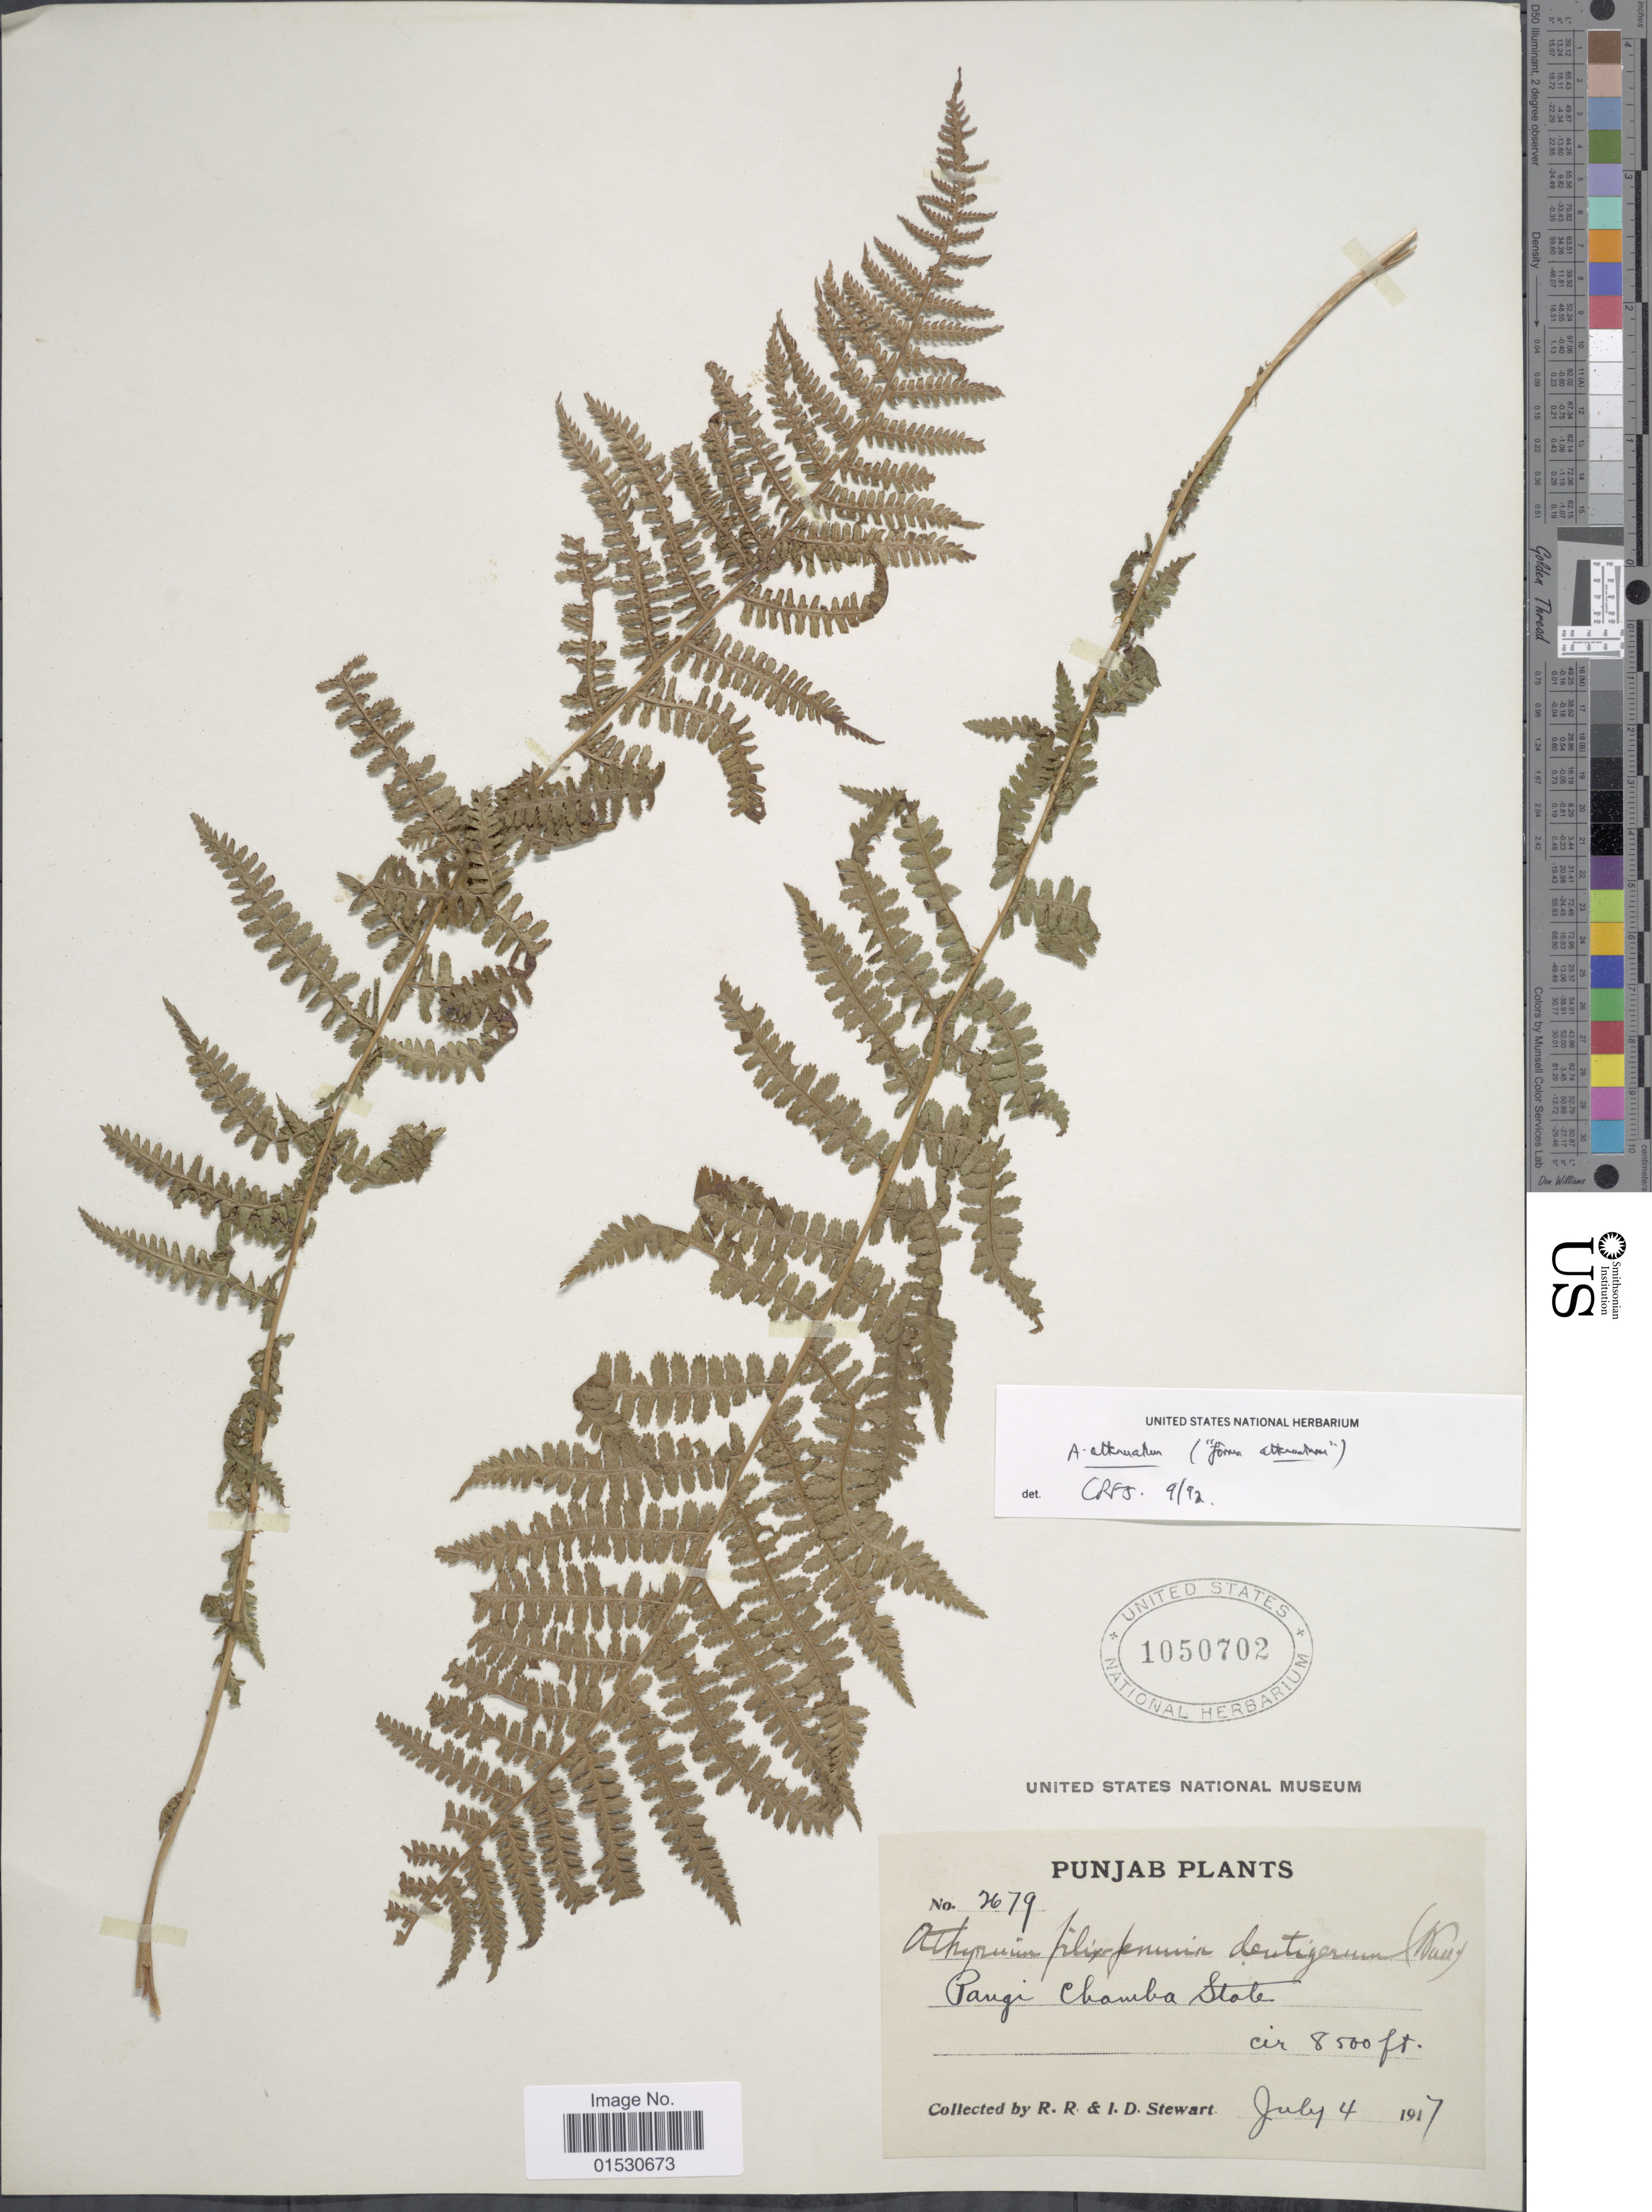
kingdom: Plantae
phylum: Tracheophyta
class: Polypodiopsida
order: Polypodiales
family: Athyriaceae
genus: Athyrium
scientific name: Athyrium filix-femina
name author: (L.) Roth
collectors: R. R. Stewart & I. Stewart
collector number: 2679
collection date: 1917-07-04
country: India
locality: Punjab, Pangi Chamba State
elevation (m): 2591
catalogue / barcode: US 1050702